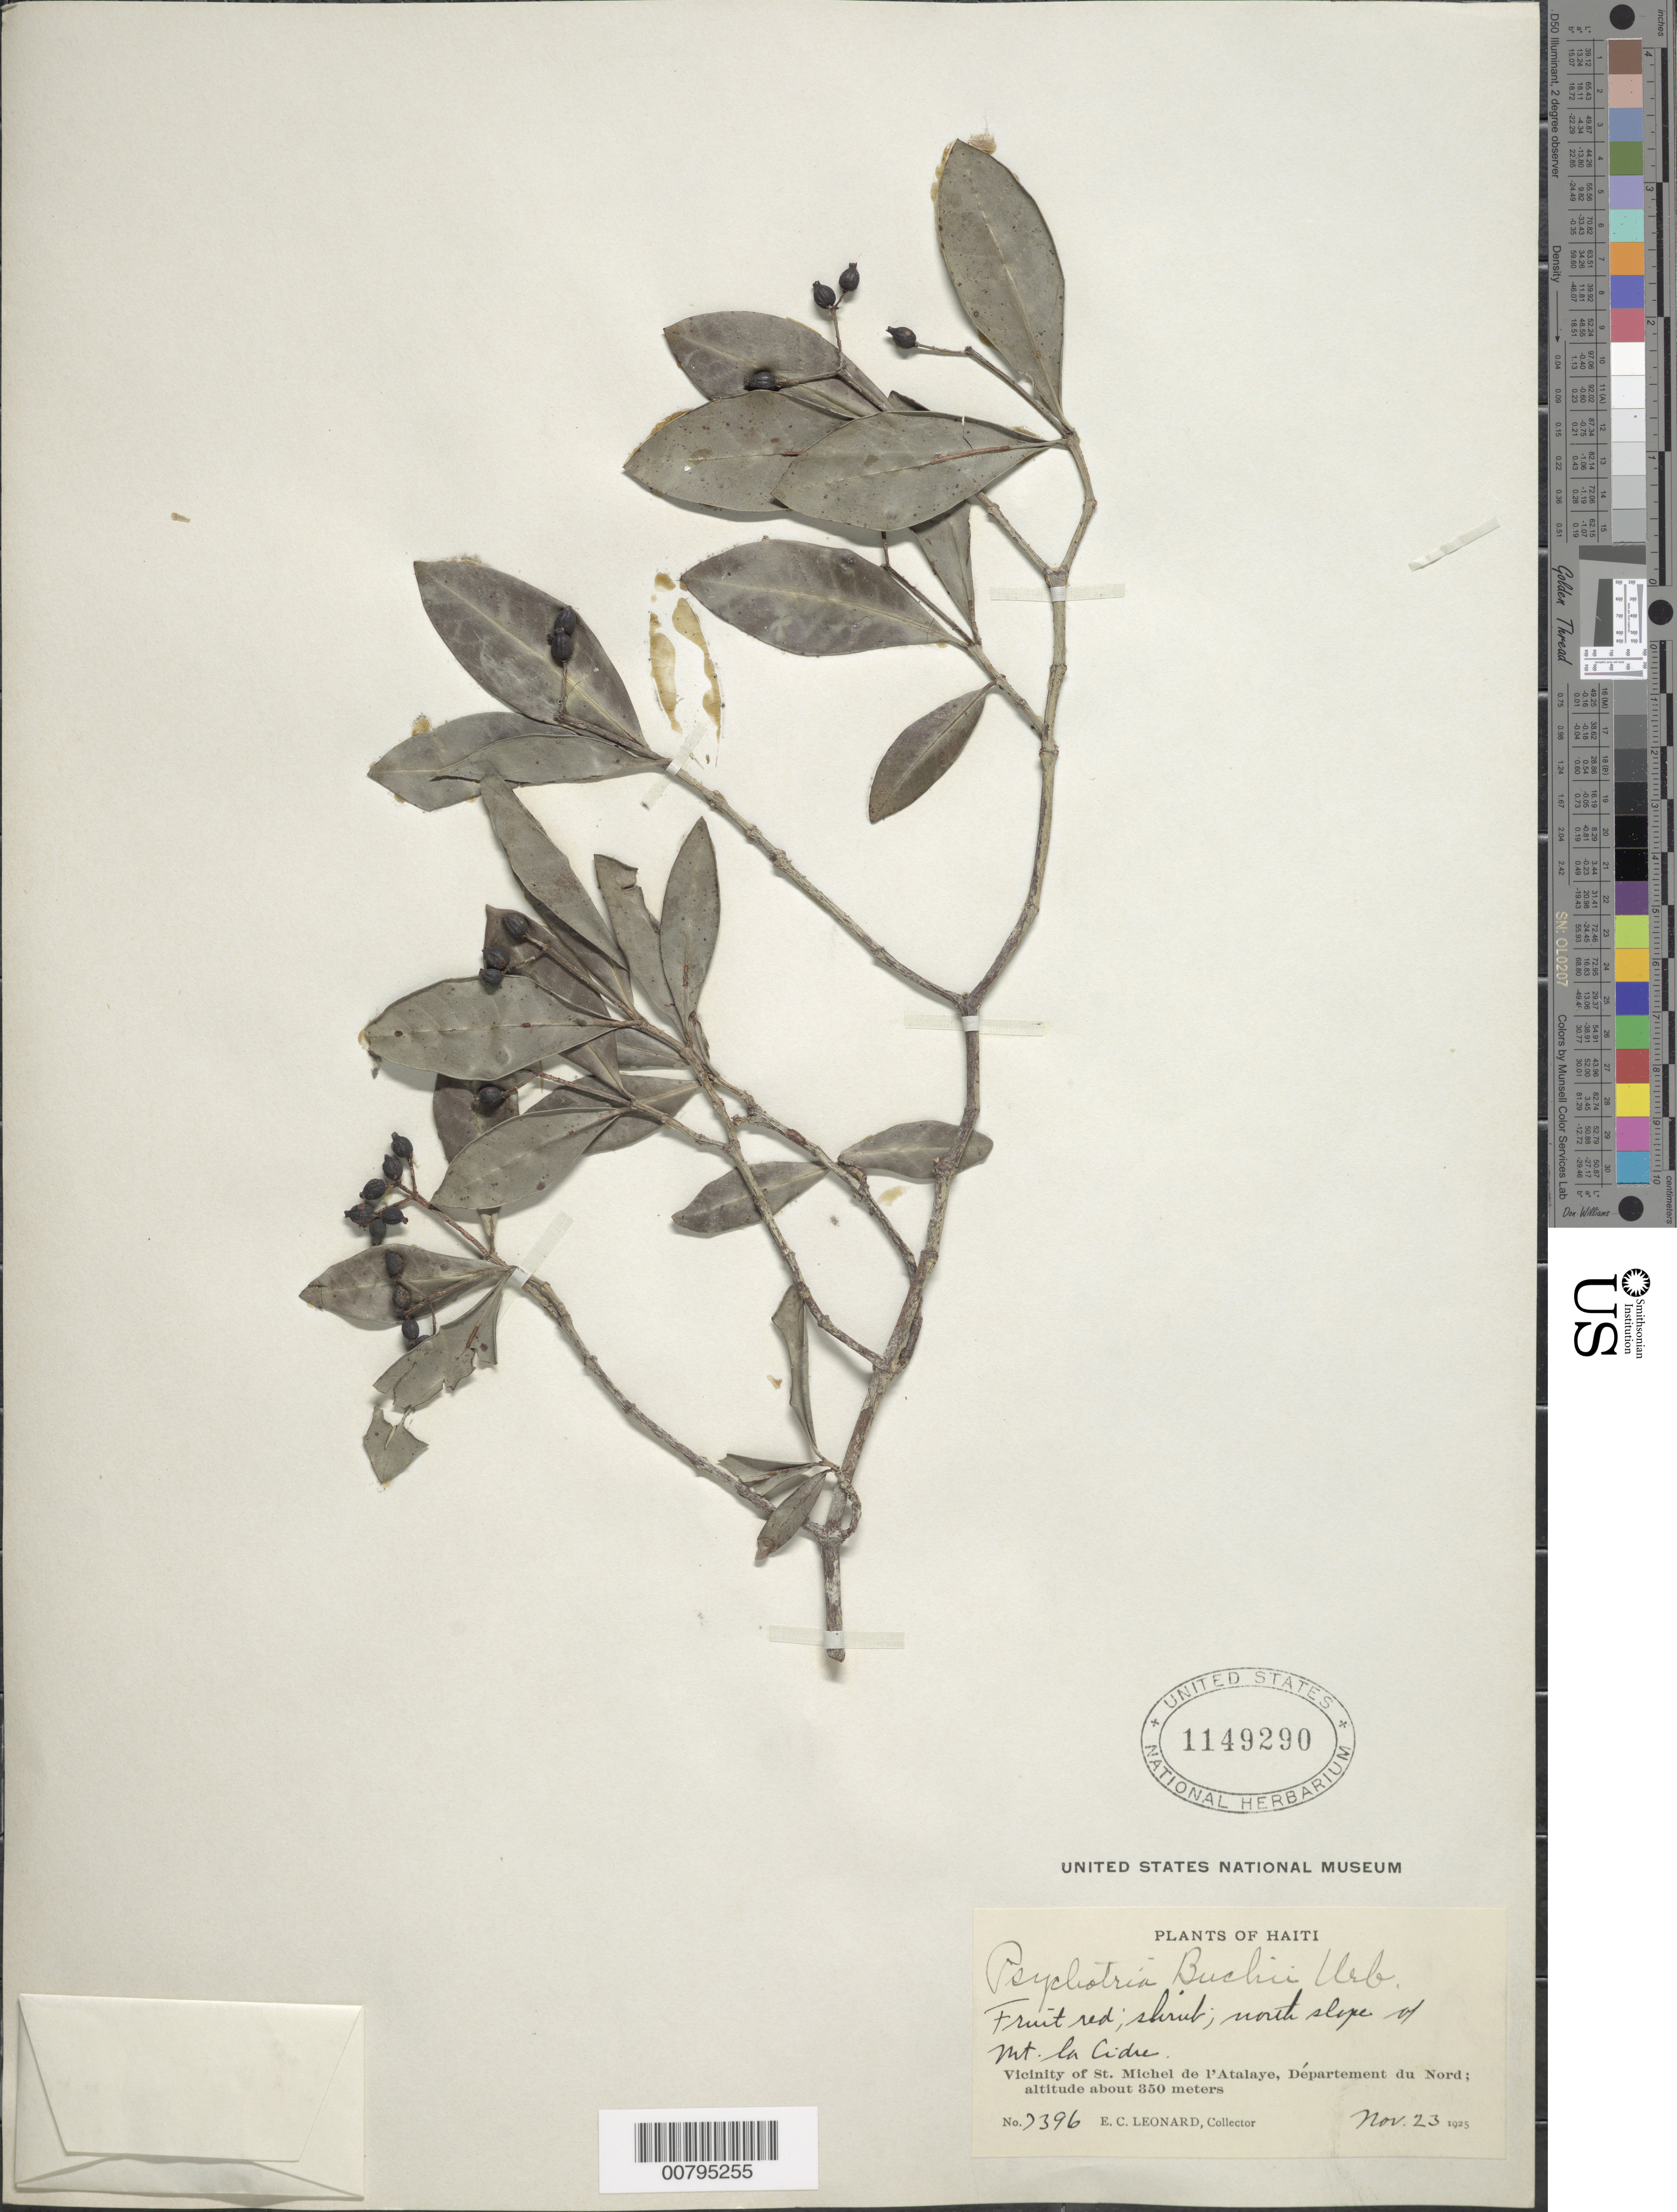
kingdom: Plantae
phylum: Tracheophyta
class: Magnoliopsida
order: Gentianales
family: Rubiaceae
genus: Psychotria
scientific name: Psychotria buchii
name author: Urb.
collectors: E. C. Leonard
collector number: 7396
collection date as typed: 23 Nov 1925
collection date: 1925-11-23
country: Haiti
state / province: Nord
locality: North slope of Mt. La Cidre. Vicinity of St. Michael de l'Atalaye.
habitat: Montane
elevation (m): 350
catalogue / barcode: US 1149290